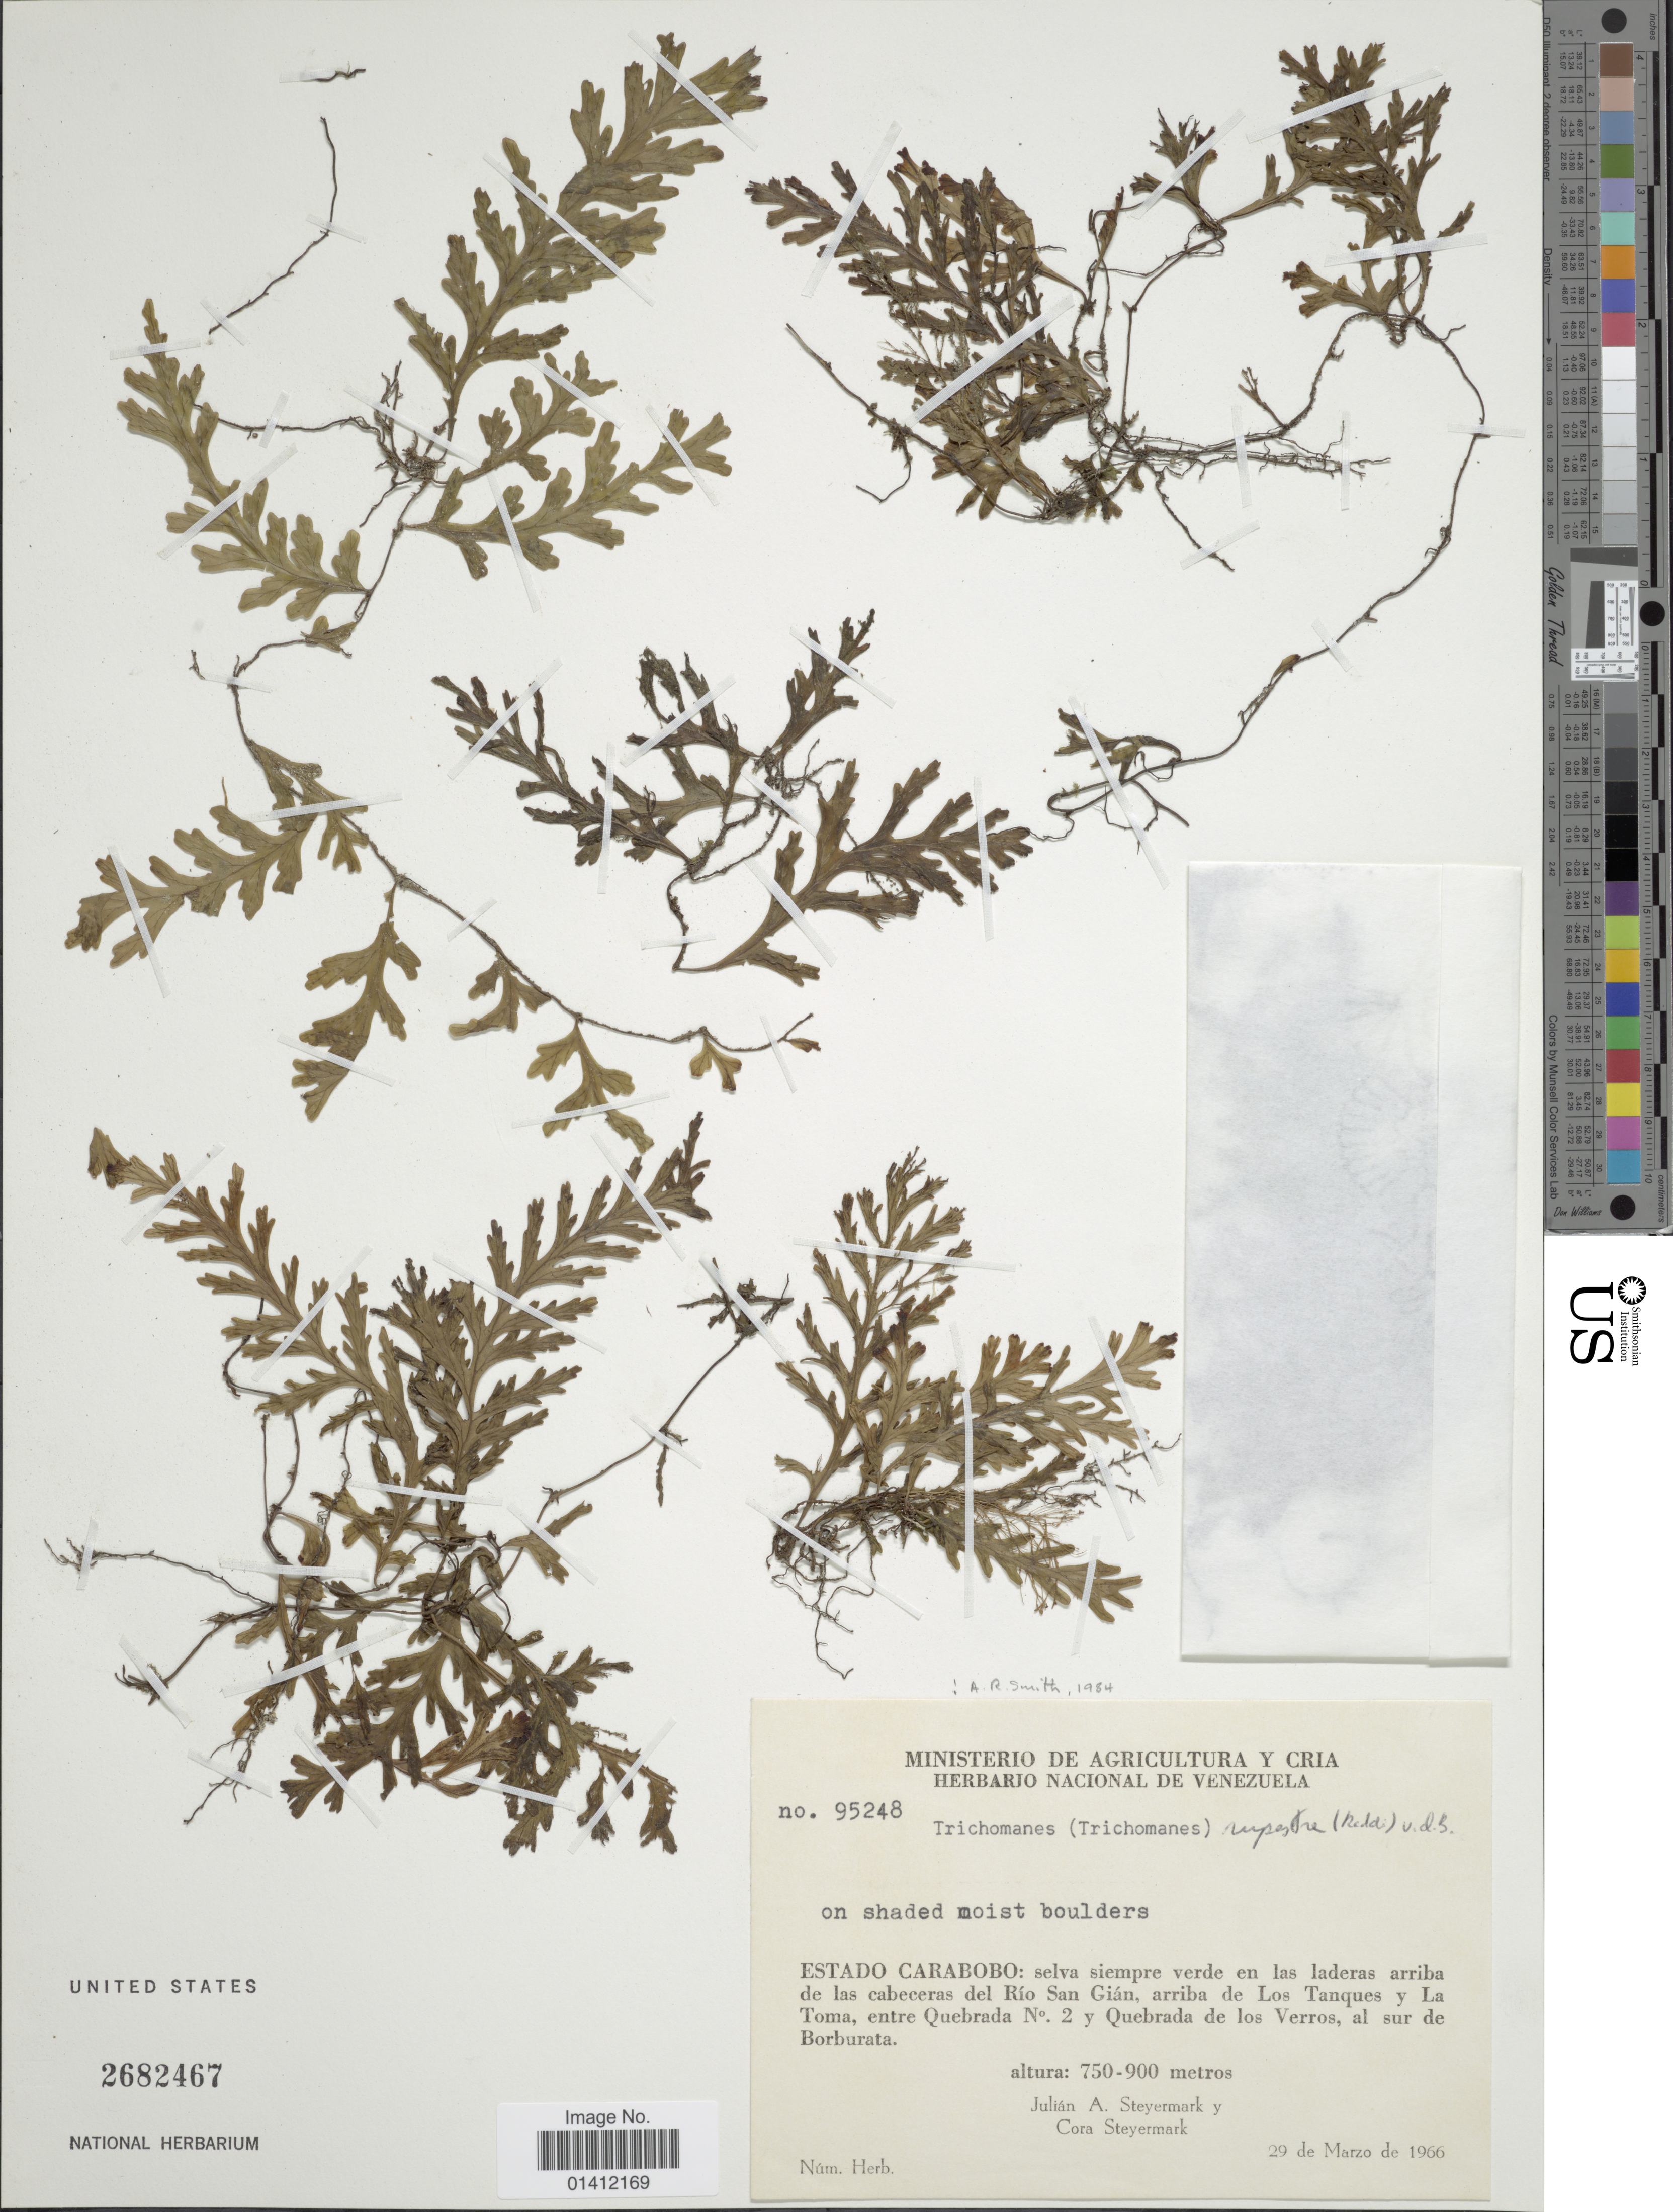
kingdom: Plantae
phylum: Tracheophyta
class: Polypodiopsida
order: Hymenophyllales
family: Hymenophyllaceae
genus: Vandenboschia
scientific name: Vandenboschia rupestris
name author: (Raddi) Ebihara & K. Iwats.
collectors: J. Steyermark & C. Steyermark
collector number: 95248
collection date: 1966-03-29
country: Venezuela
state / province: Carabobo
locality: Selva siempre verde en las laderas arriba de las cabeceras del Río San Gián, arriba de Los Tanques y La Toma, entre Quebrada No. 2 y Quebrada de los Verros, al sur de Borburata.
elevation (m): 750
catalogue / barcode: US 2682467